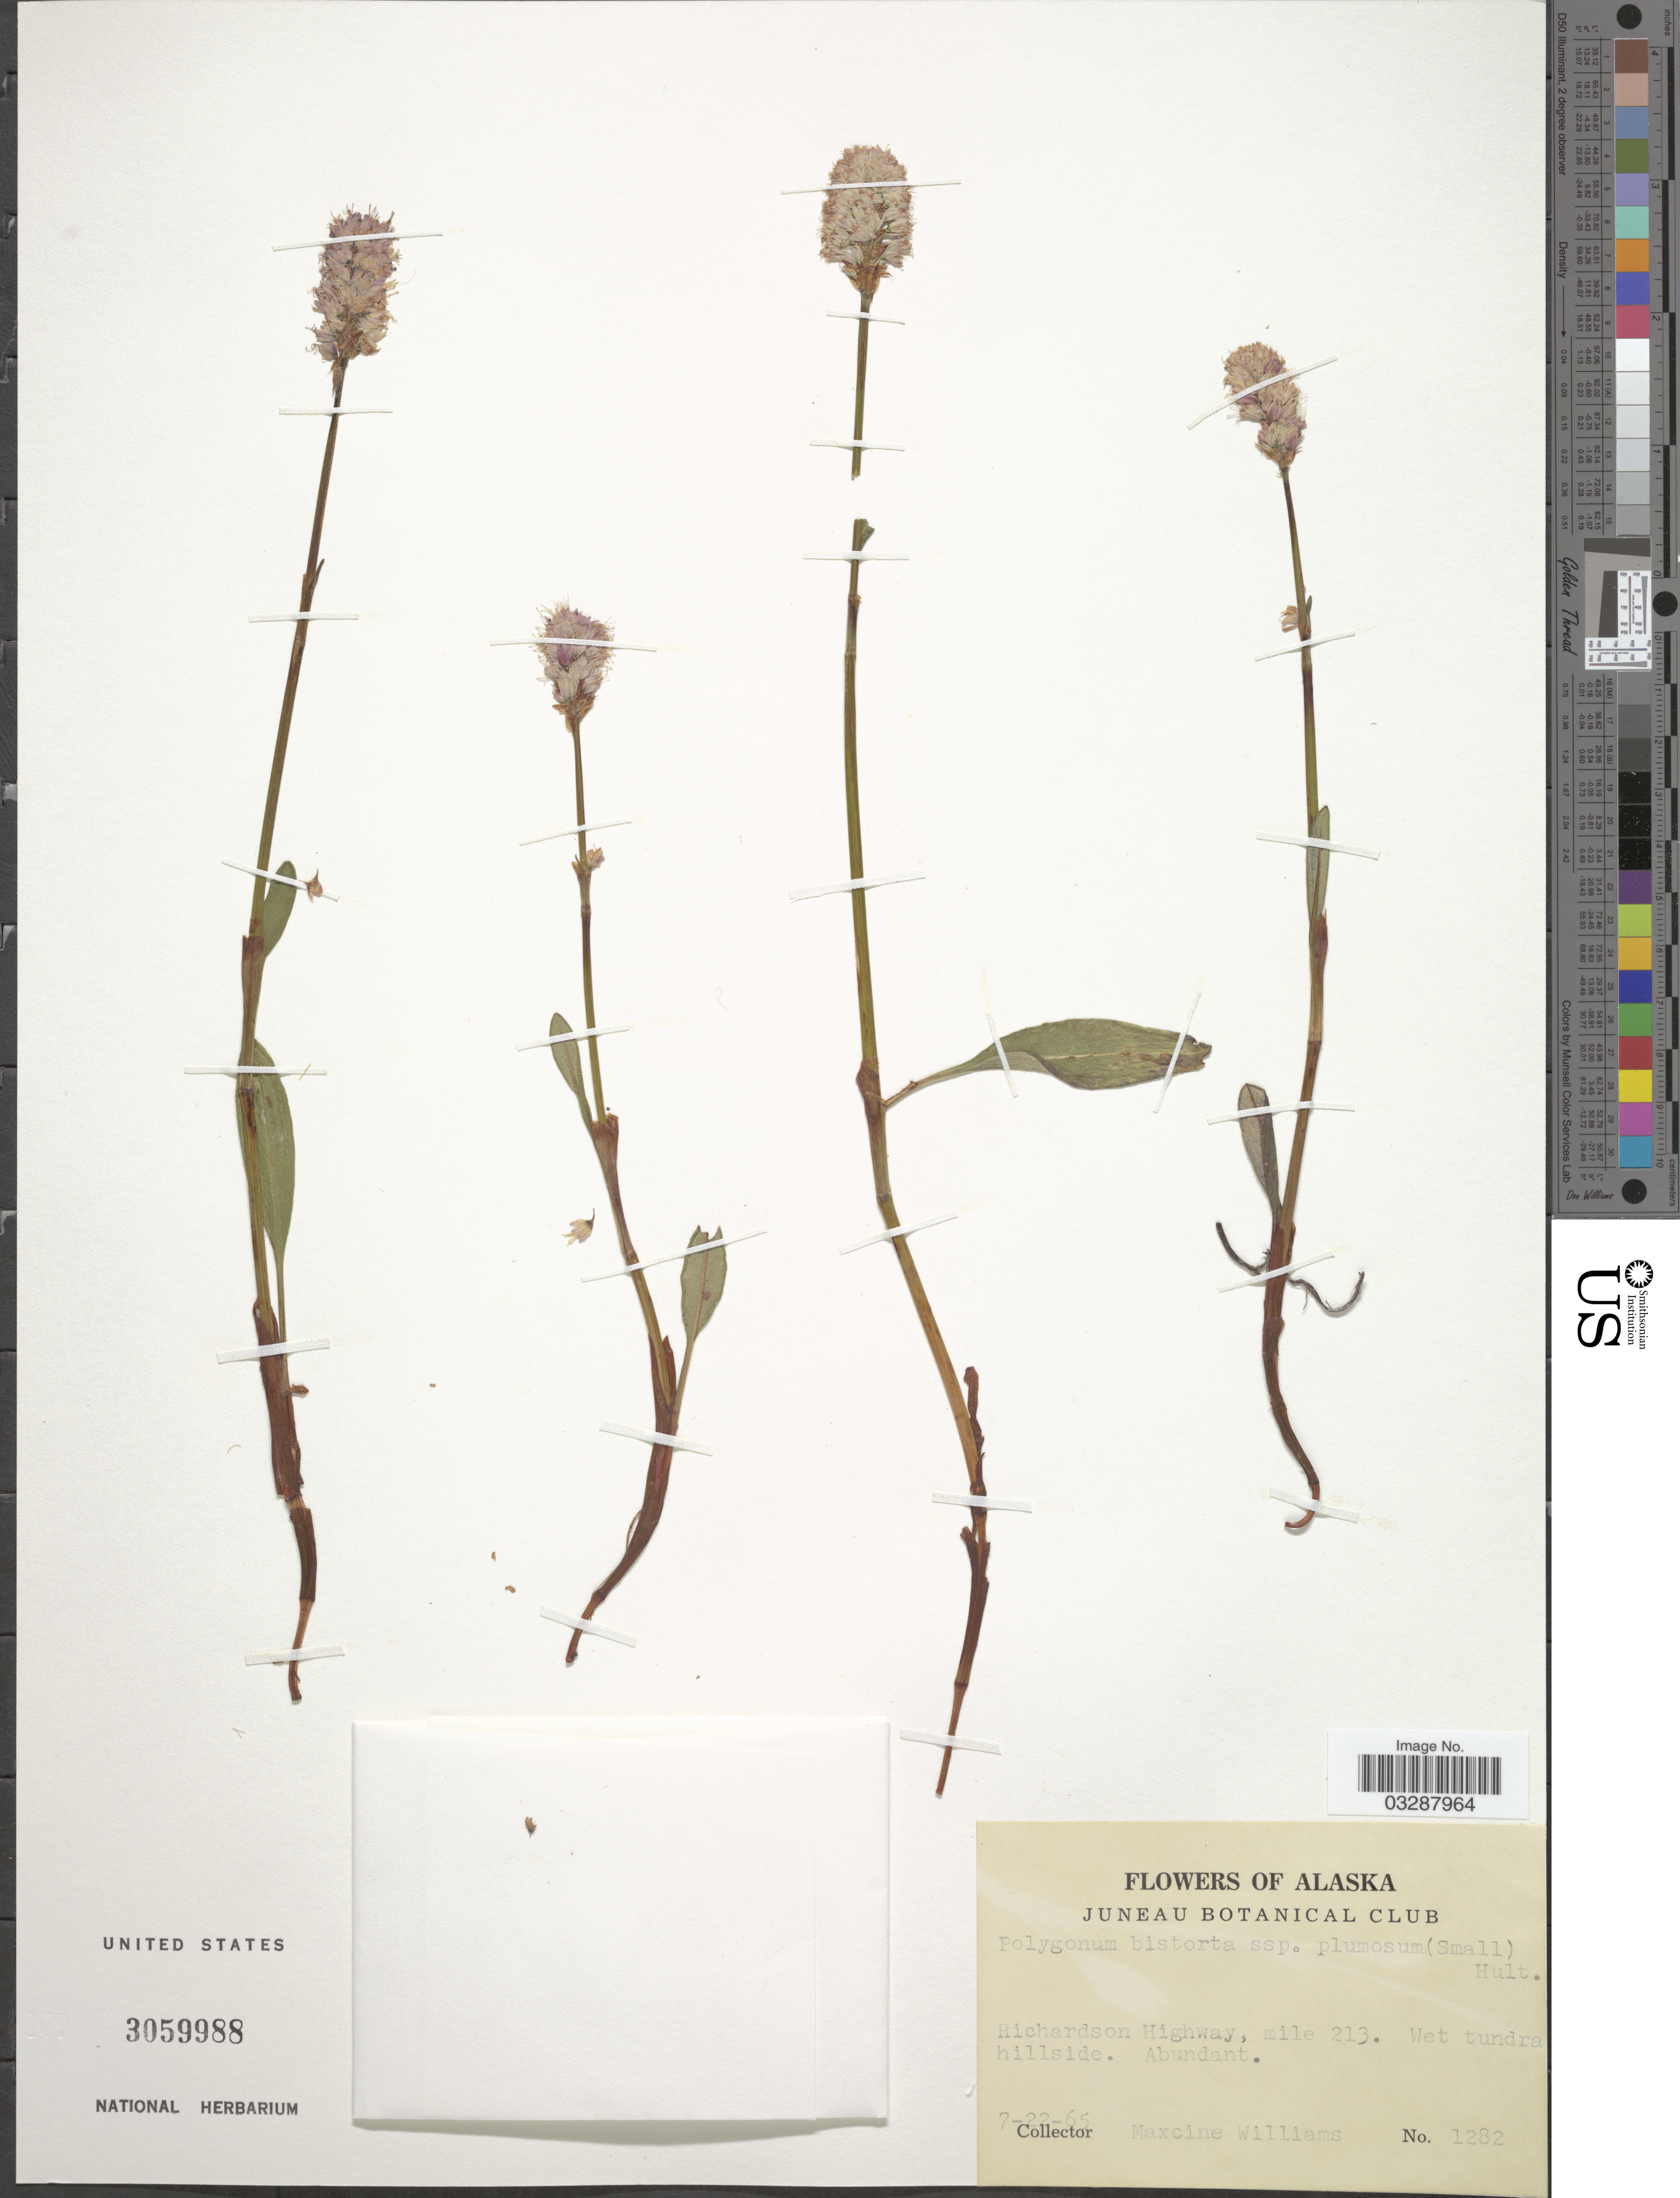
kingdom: Plantae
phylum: Tracheophyta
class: Magnoliopsida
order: Caryophyllales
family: Polygonaceae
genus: Bistorta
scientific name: Bistorta plumosa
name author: (Small) Greene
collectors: M. Williams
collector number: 1282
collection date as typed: Transcribed d/m/y: 22/7/65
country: United States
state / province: Alaska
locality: Richardson Highway, mile 213.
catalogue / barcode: US 3059988